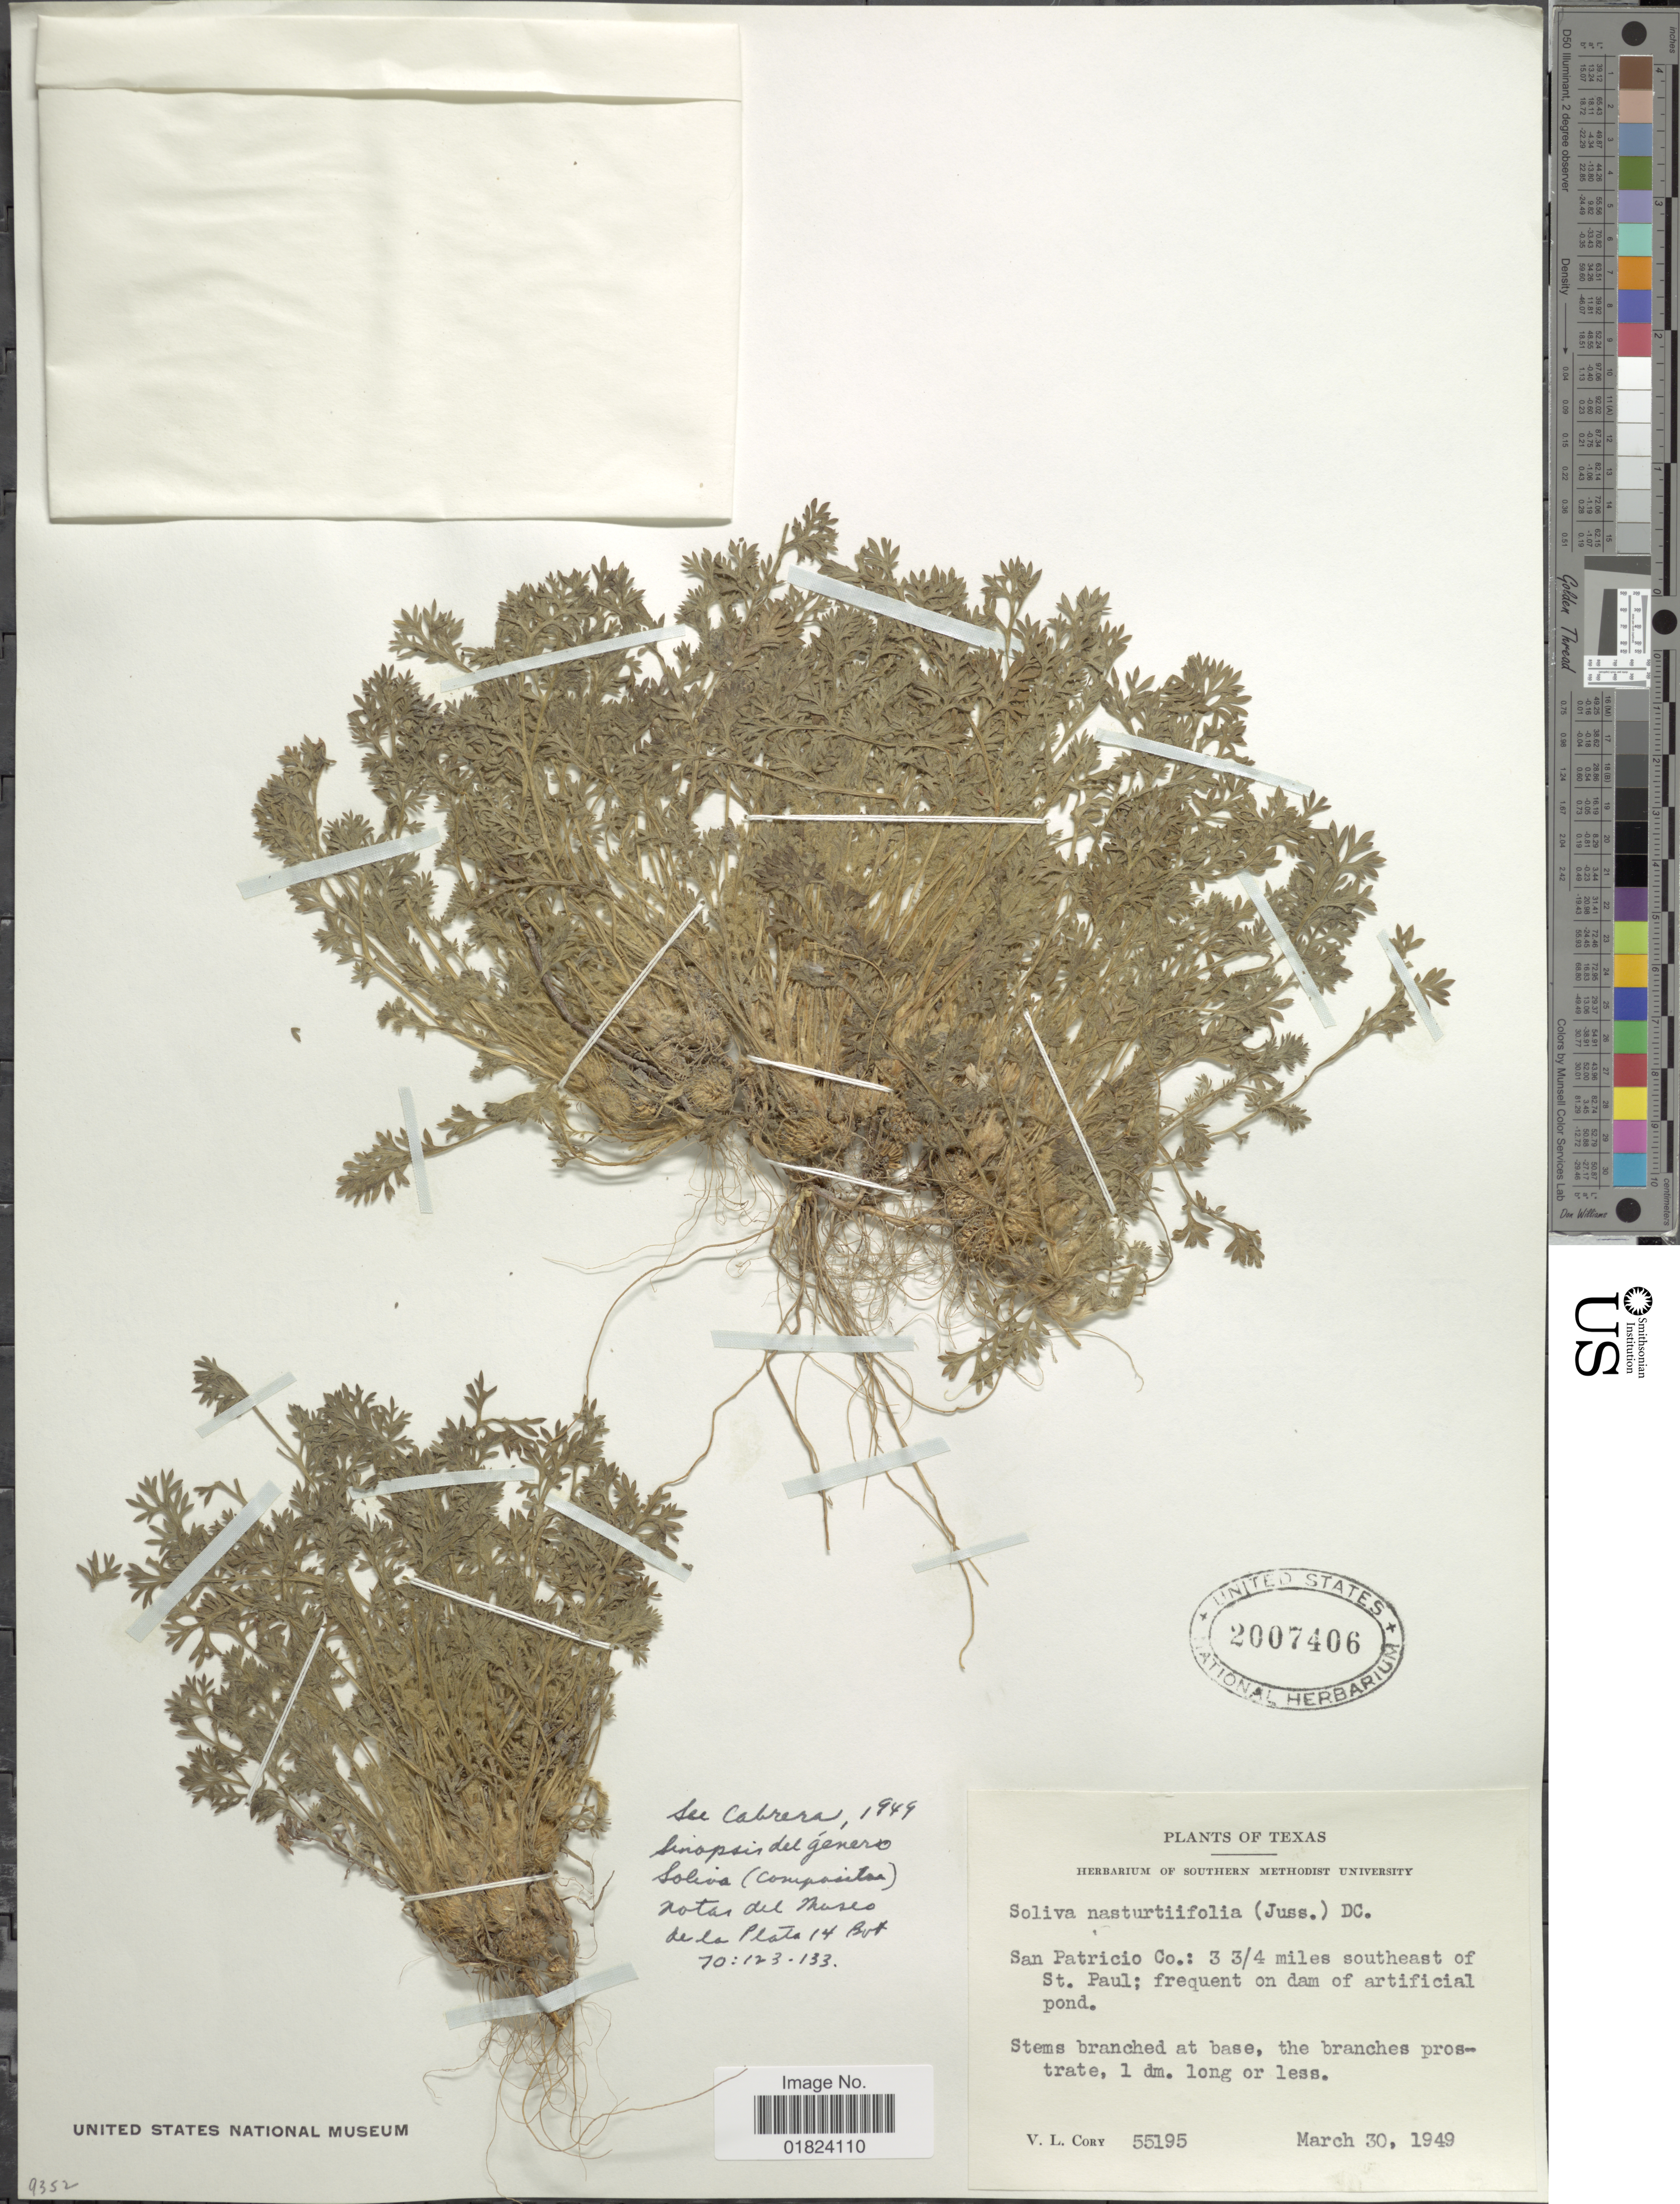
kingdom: Plantae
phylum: Tracheophyta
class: Magnoliopsida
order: Asterales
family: Asteraceae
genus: Soliva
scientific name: Soliva nasturtiifolia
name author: (Juss.) DC.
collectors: V. Cory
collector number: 55195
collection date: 1949-03-30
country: United States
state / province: Texas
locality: San Patricio Co.: 3 3/4 miles southeast of St. Paul; frequent on dam of artificial pond.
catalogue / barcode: US 2007406